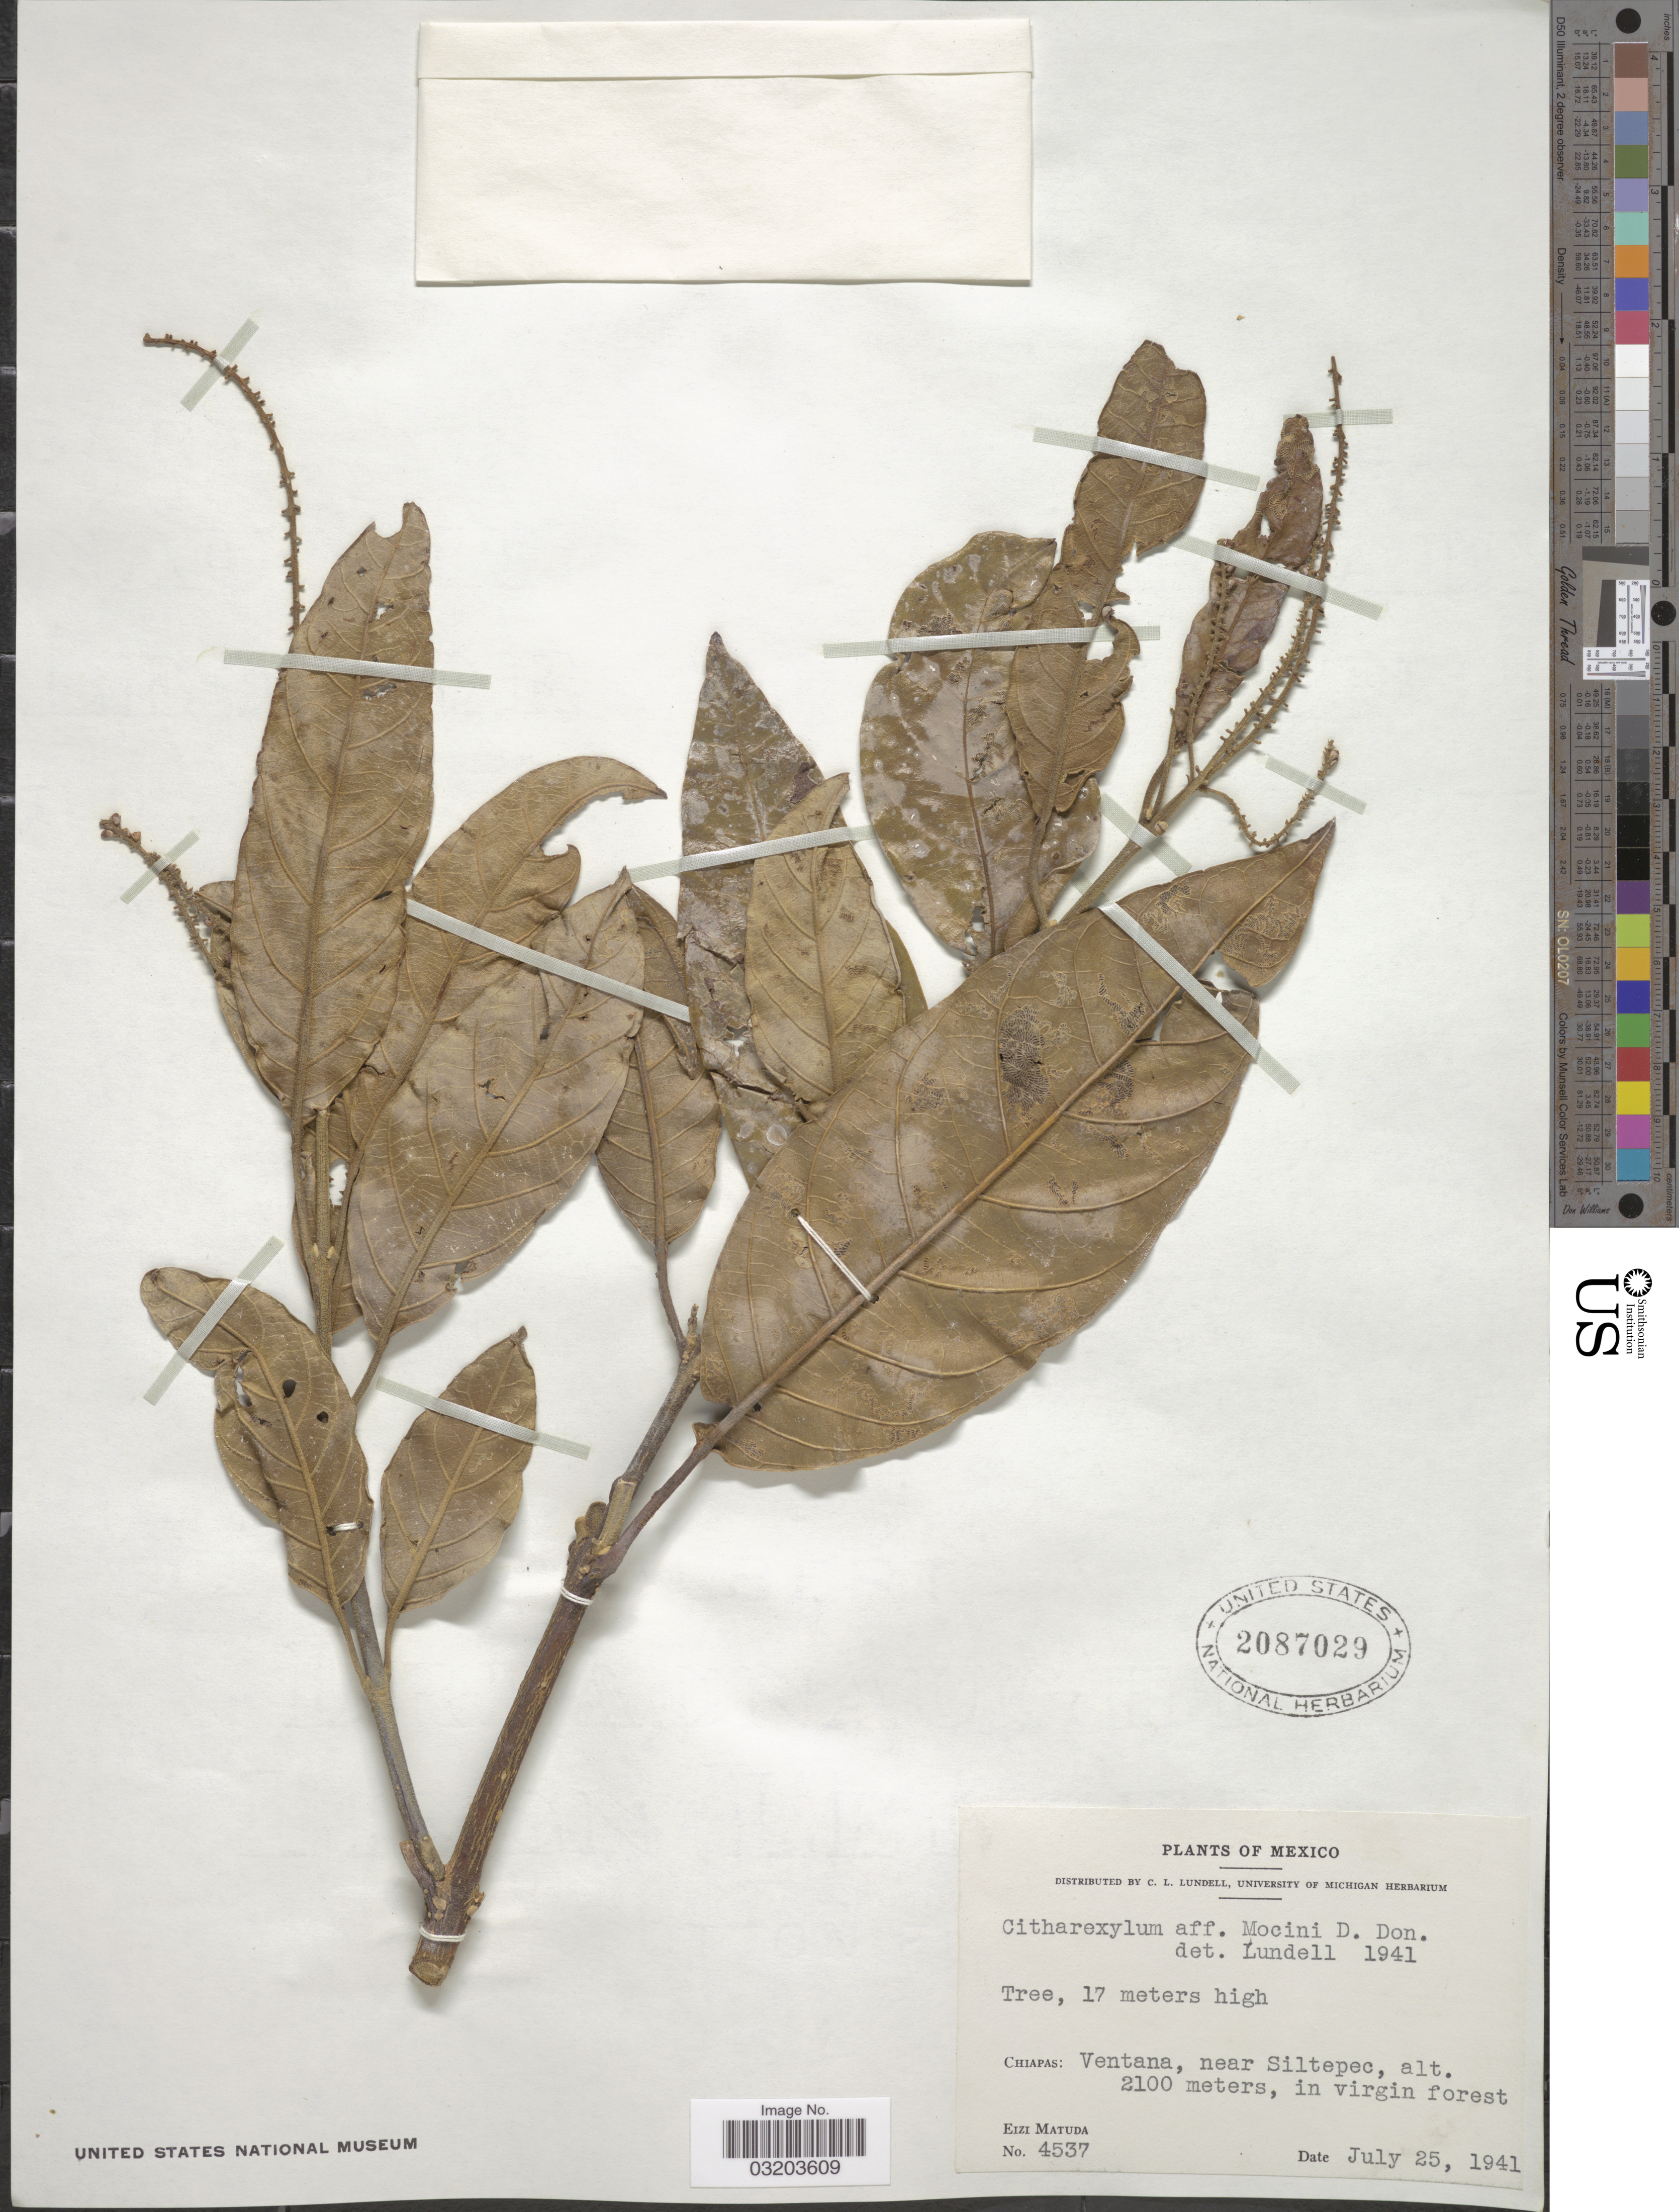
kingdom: Plantae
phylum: Tracheophyta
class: Magnoliopsida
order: Lamiales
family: Verbenaceae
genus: Citharexylum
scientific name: Citharexylum mocinoi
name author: D. Don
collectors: E. Matuda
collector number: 4537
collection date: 1941-07-25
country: Mexico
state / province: Chiapas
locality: Ventana, near Siltepec, in virgin forest.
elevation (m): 2100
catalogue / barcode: US 2087029